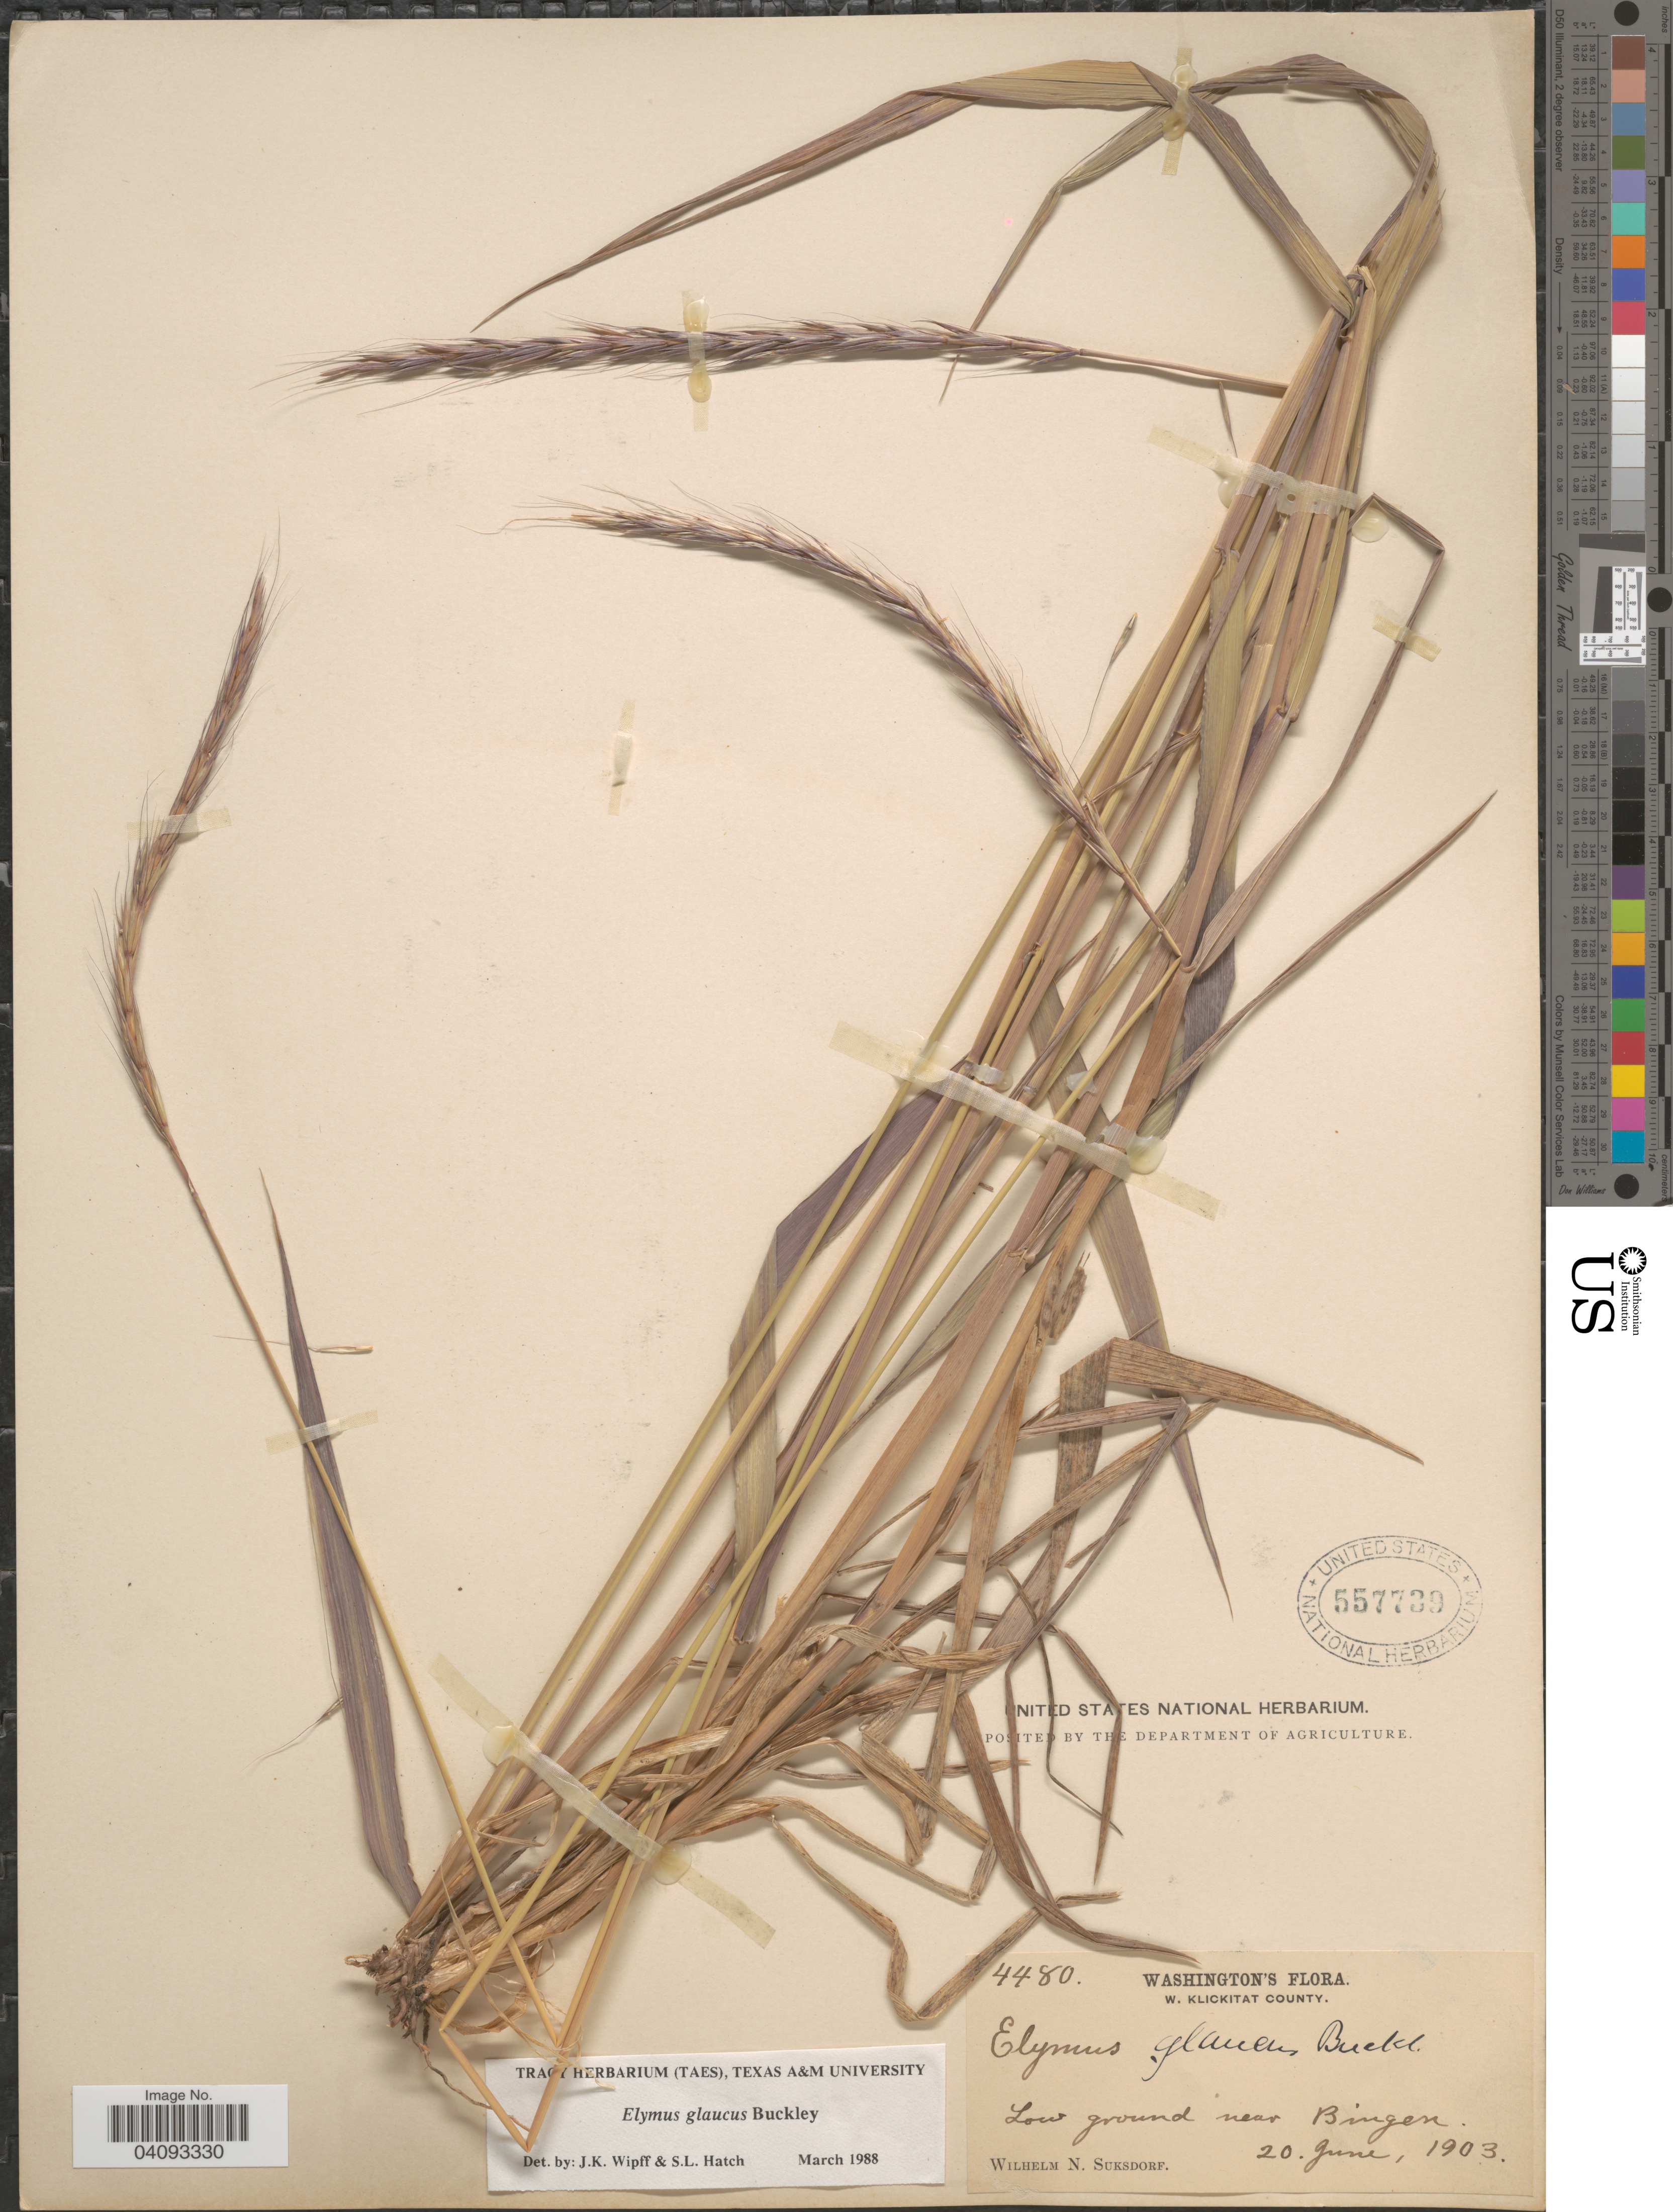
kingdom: Plantae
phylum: Tracheophyta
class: Liliopsida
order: Poales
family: Poaceae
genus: Elymus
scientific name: Elymus glaucus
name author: Buckley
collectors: W. N. Suksdorf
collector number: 4480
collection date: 1903-06-20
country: United States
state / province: Washington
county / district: Klickitat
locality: W. Klickitat County. Low ground near Bingen.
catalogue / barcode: US 557739